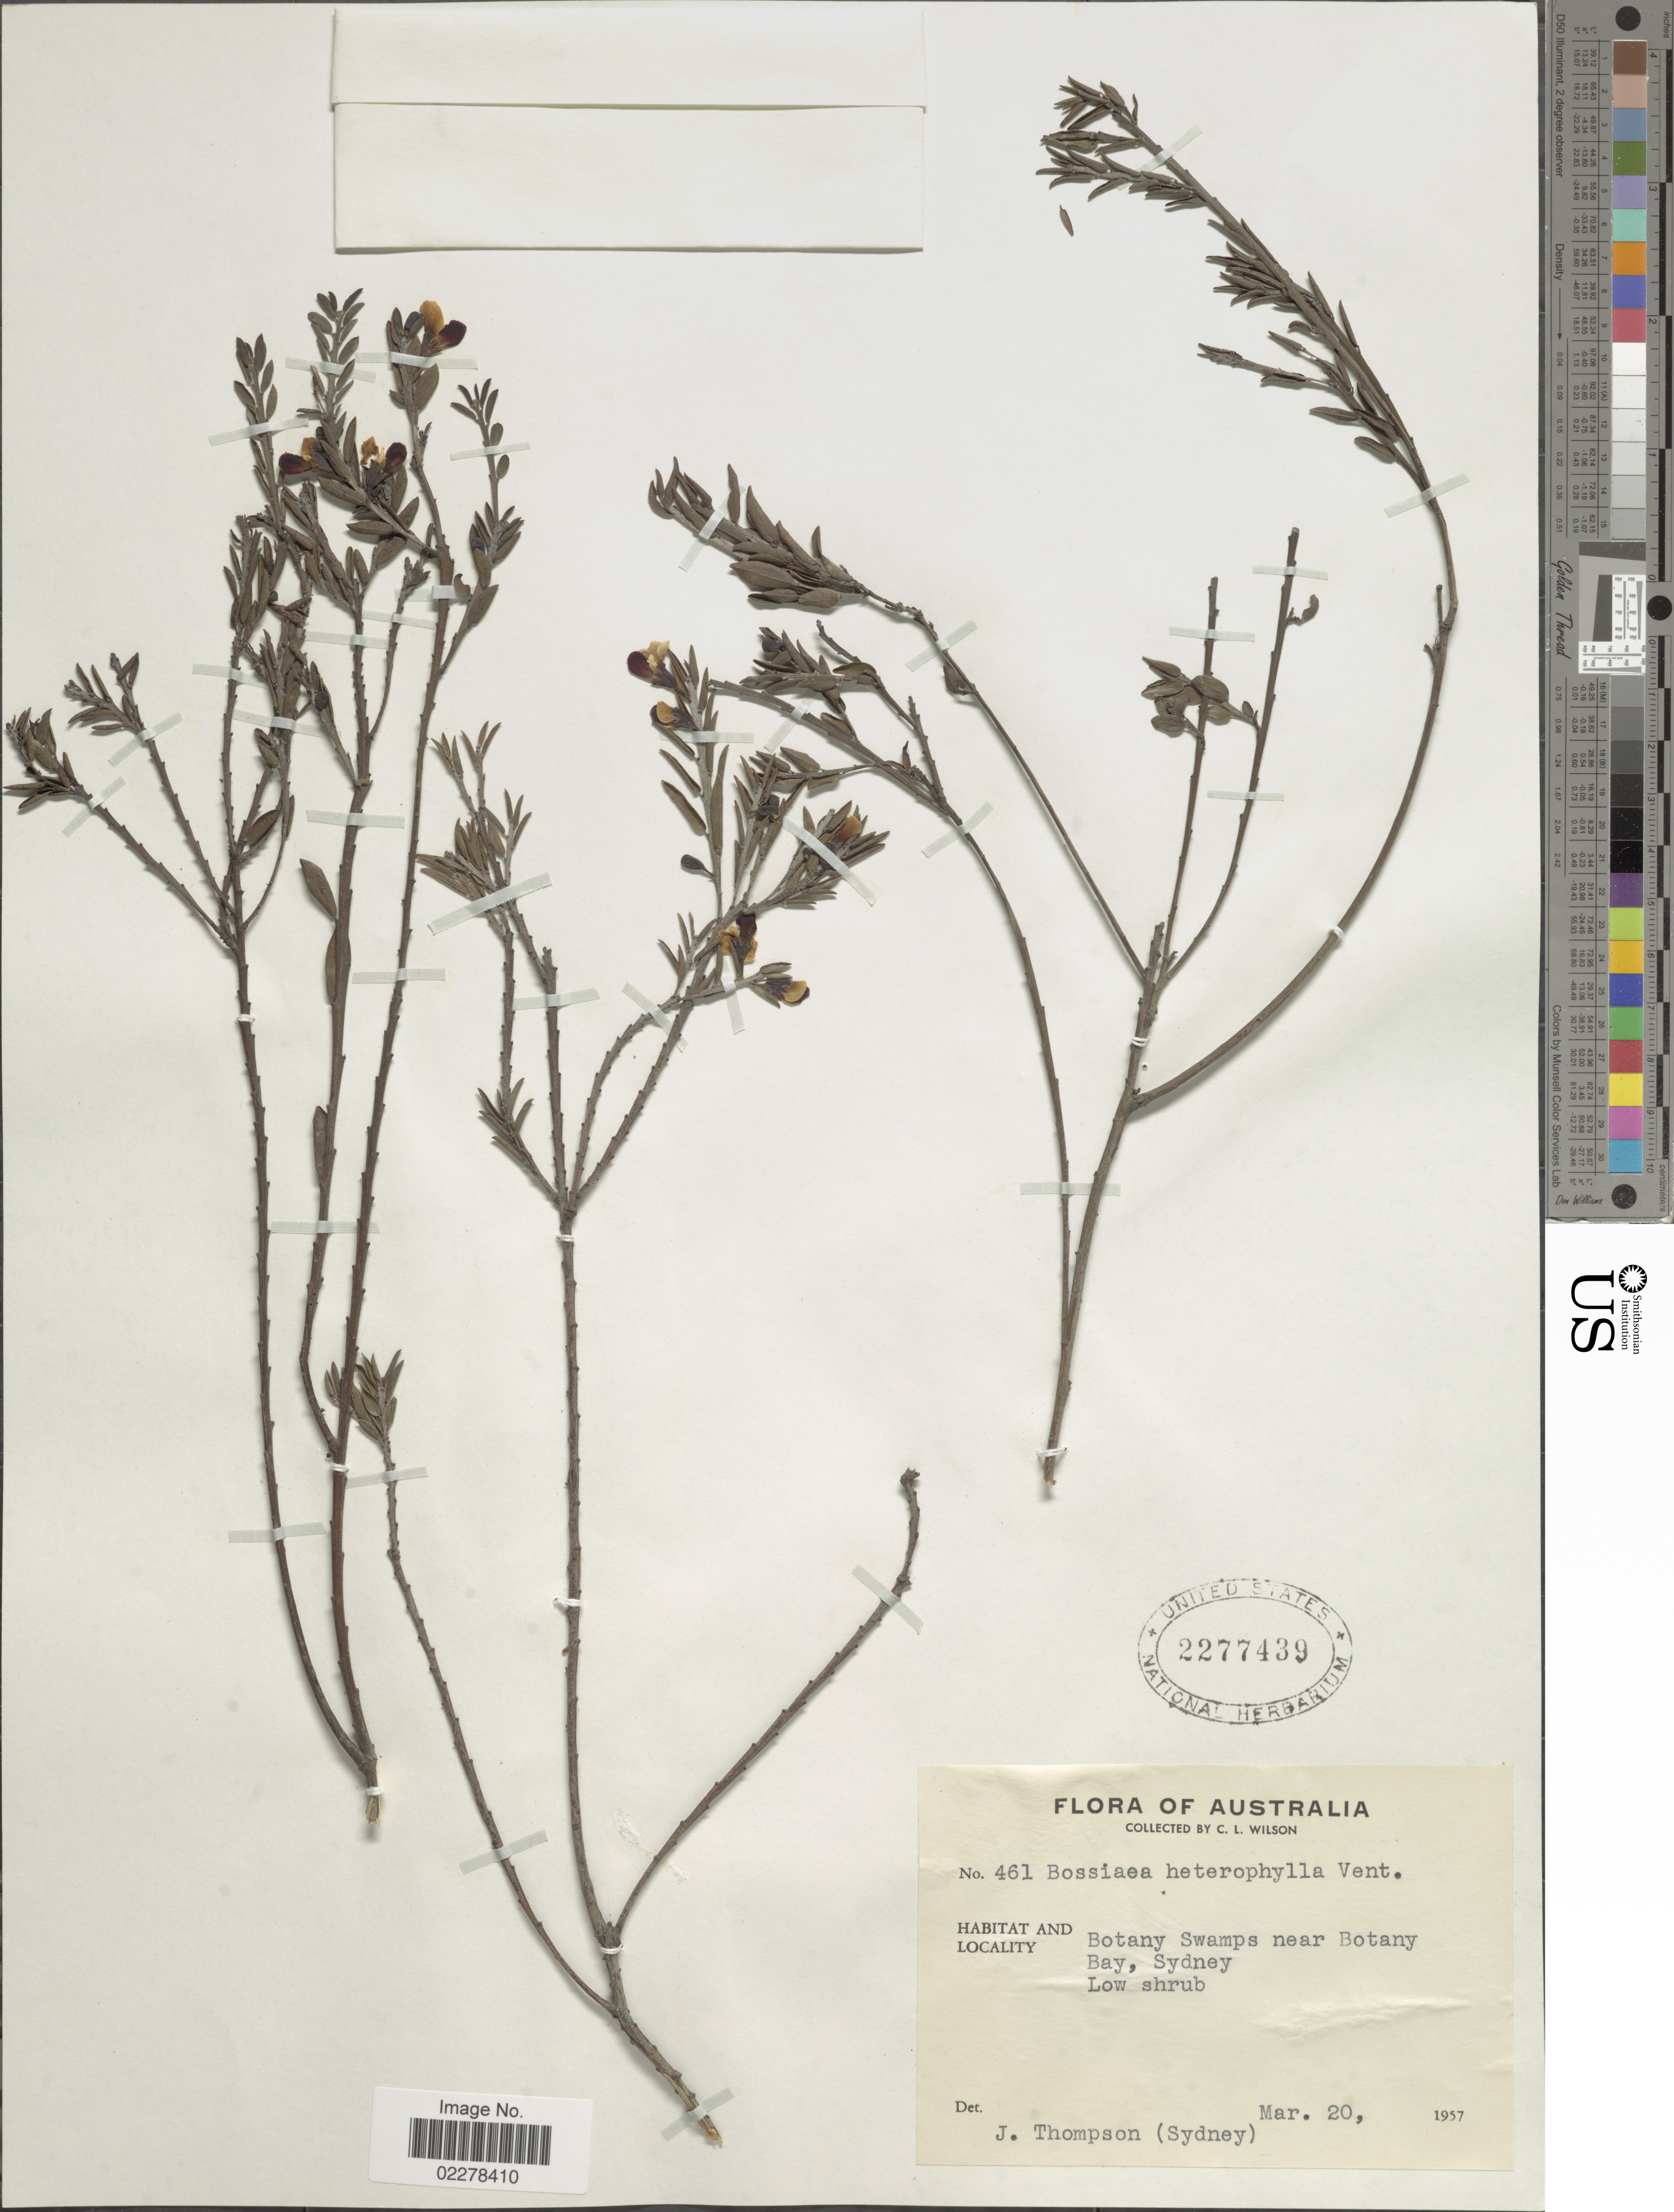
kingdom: Plantae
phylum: Tracheophyta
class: Magnoliopsida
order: Fabales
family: Fabaceae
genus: Bossiaea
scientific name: Bossiaea heterophylla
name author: Vent.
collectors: C. L. Wilson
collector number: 461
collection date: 1957-03-20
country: Australia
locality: Botany Swamps near Botany Bay, Sydney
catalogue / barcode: US 2277439